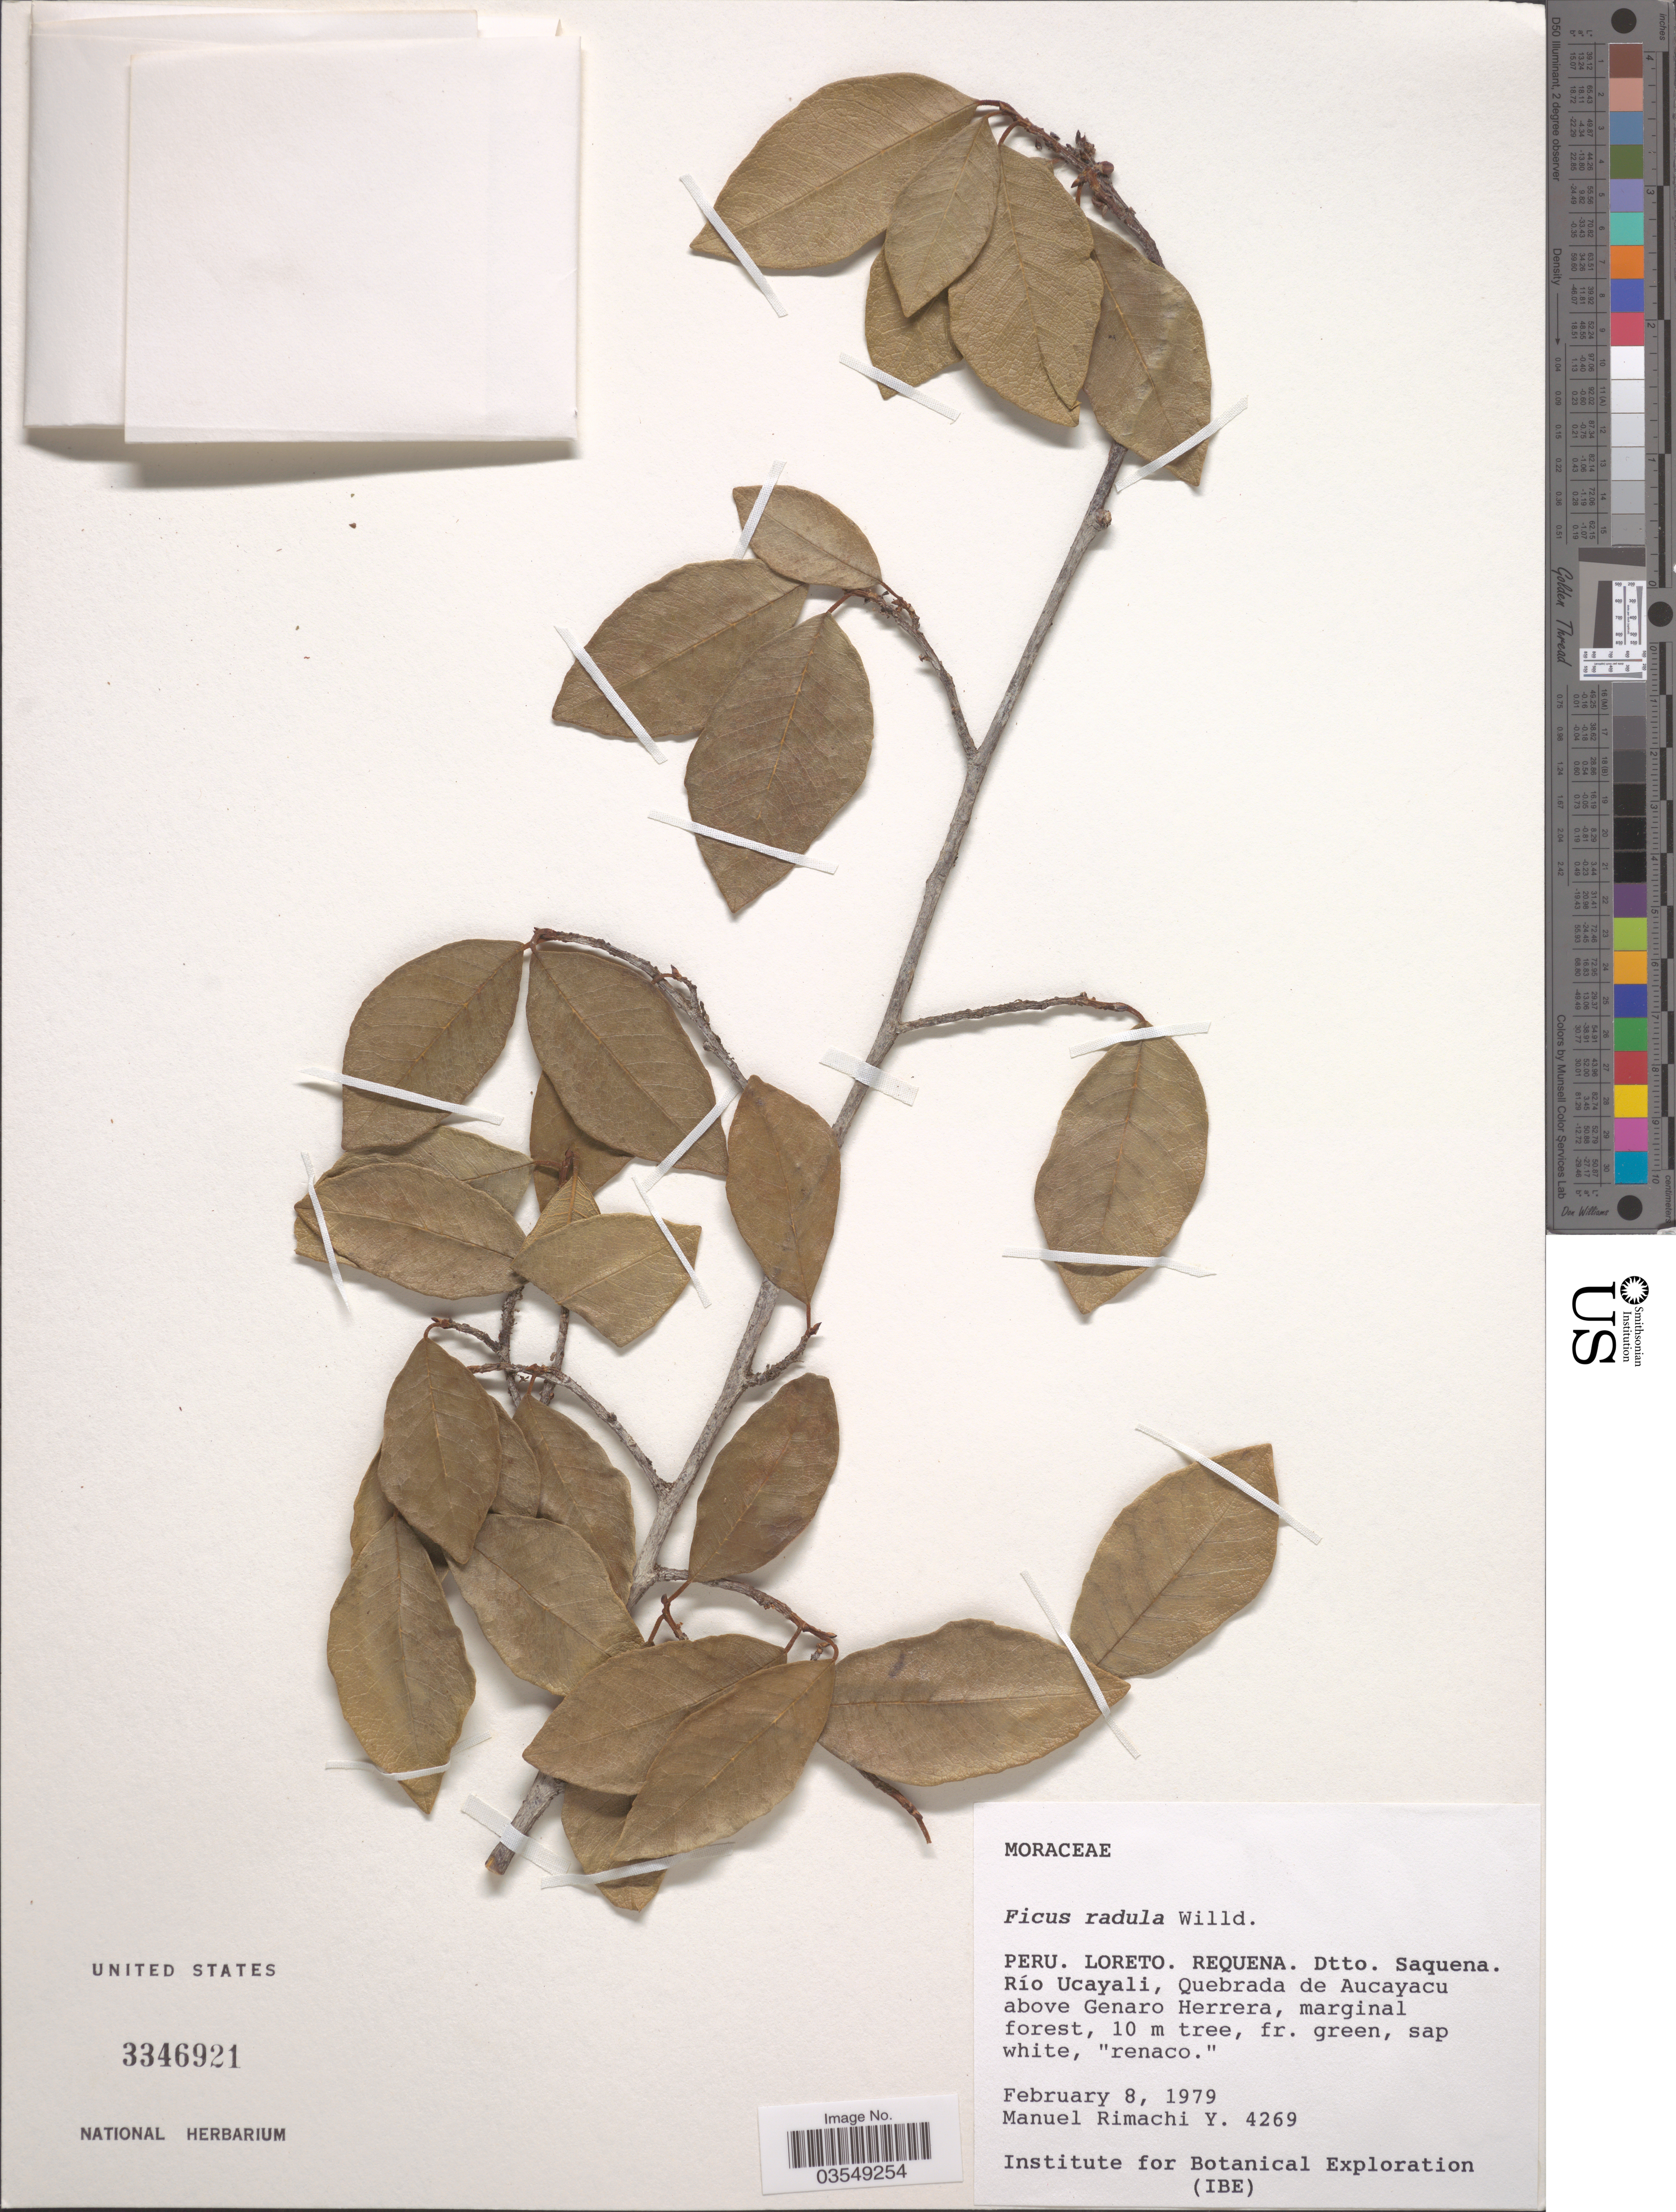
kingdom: Plantae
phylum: Tracheophyta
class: Magnoliopsida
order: Rosales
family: Moraceae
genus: Ficus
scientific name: Ficus radula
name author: Humb. & Bonpl. ex Willd.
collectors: M. Rimachi Y.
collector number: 4269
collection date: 1979-02-08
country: Peru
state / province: Loreto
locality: Requena. Dtto. Saquena. Río Ucayali, Quebrada de Aucayaca above Genaro Herrera.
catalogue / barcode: US 3346921